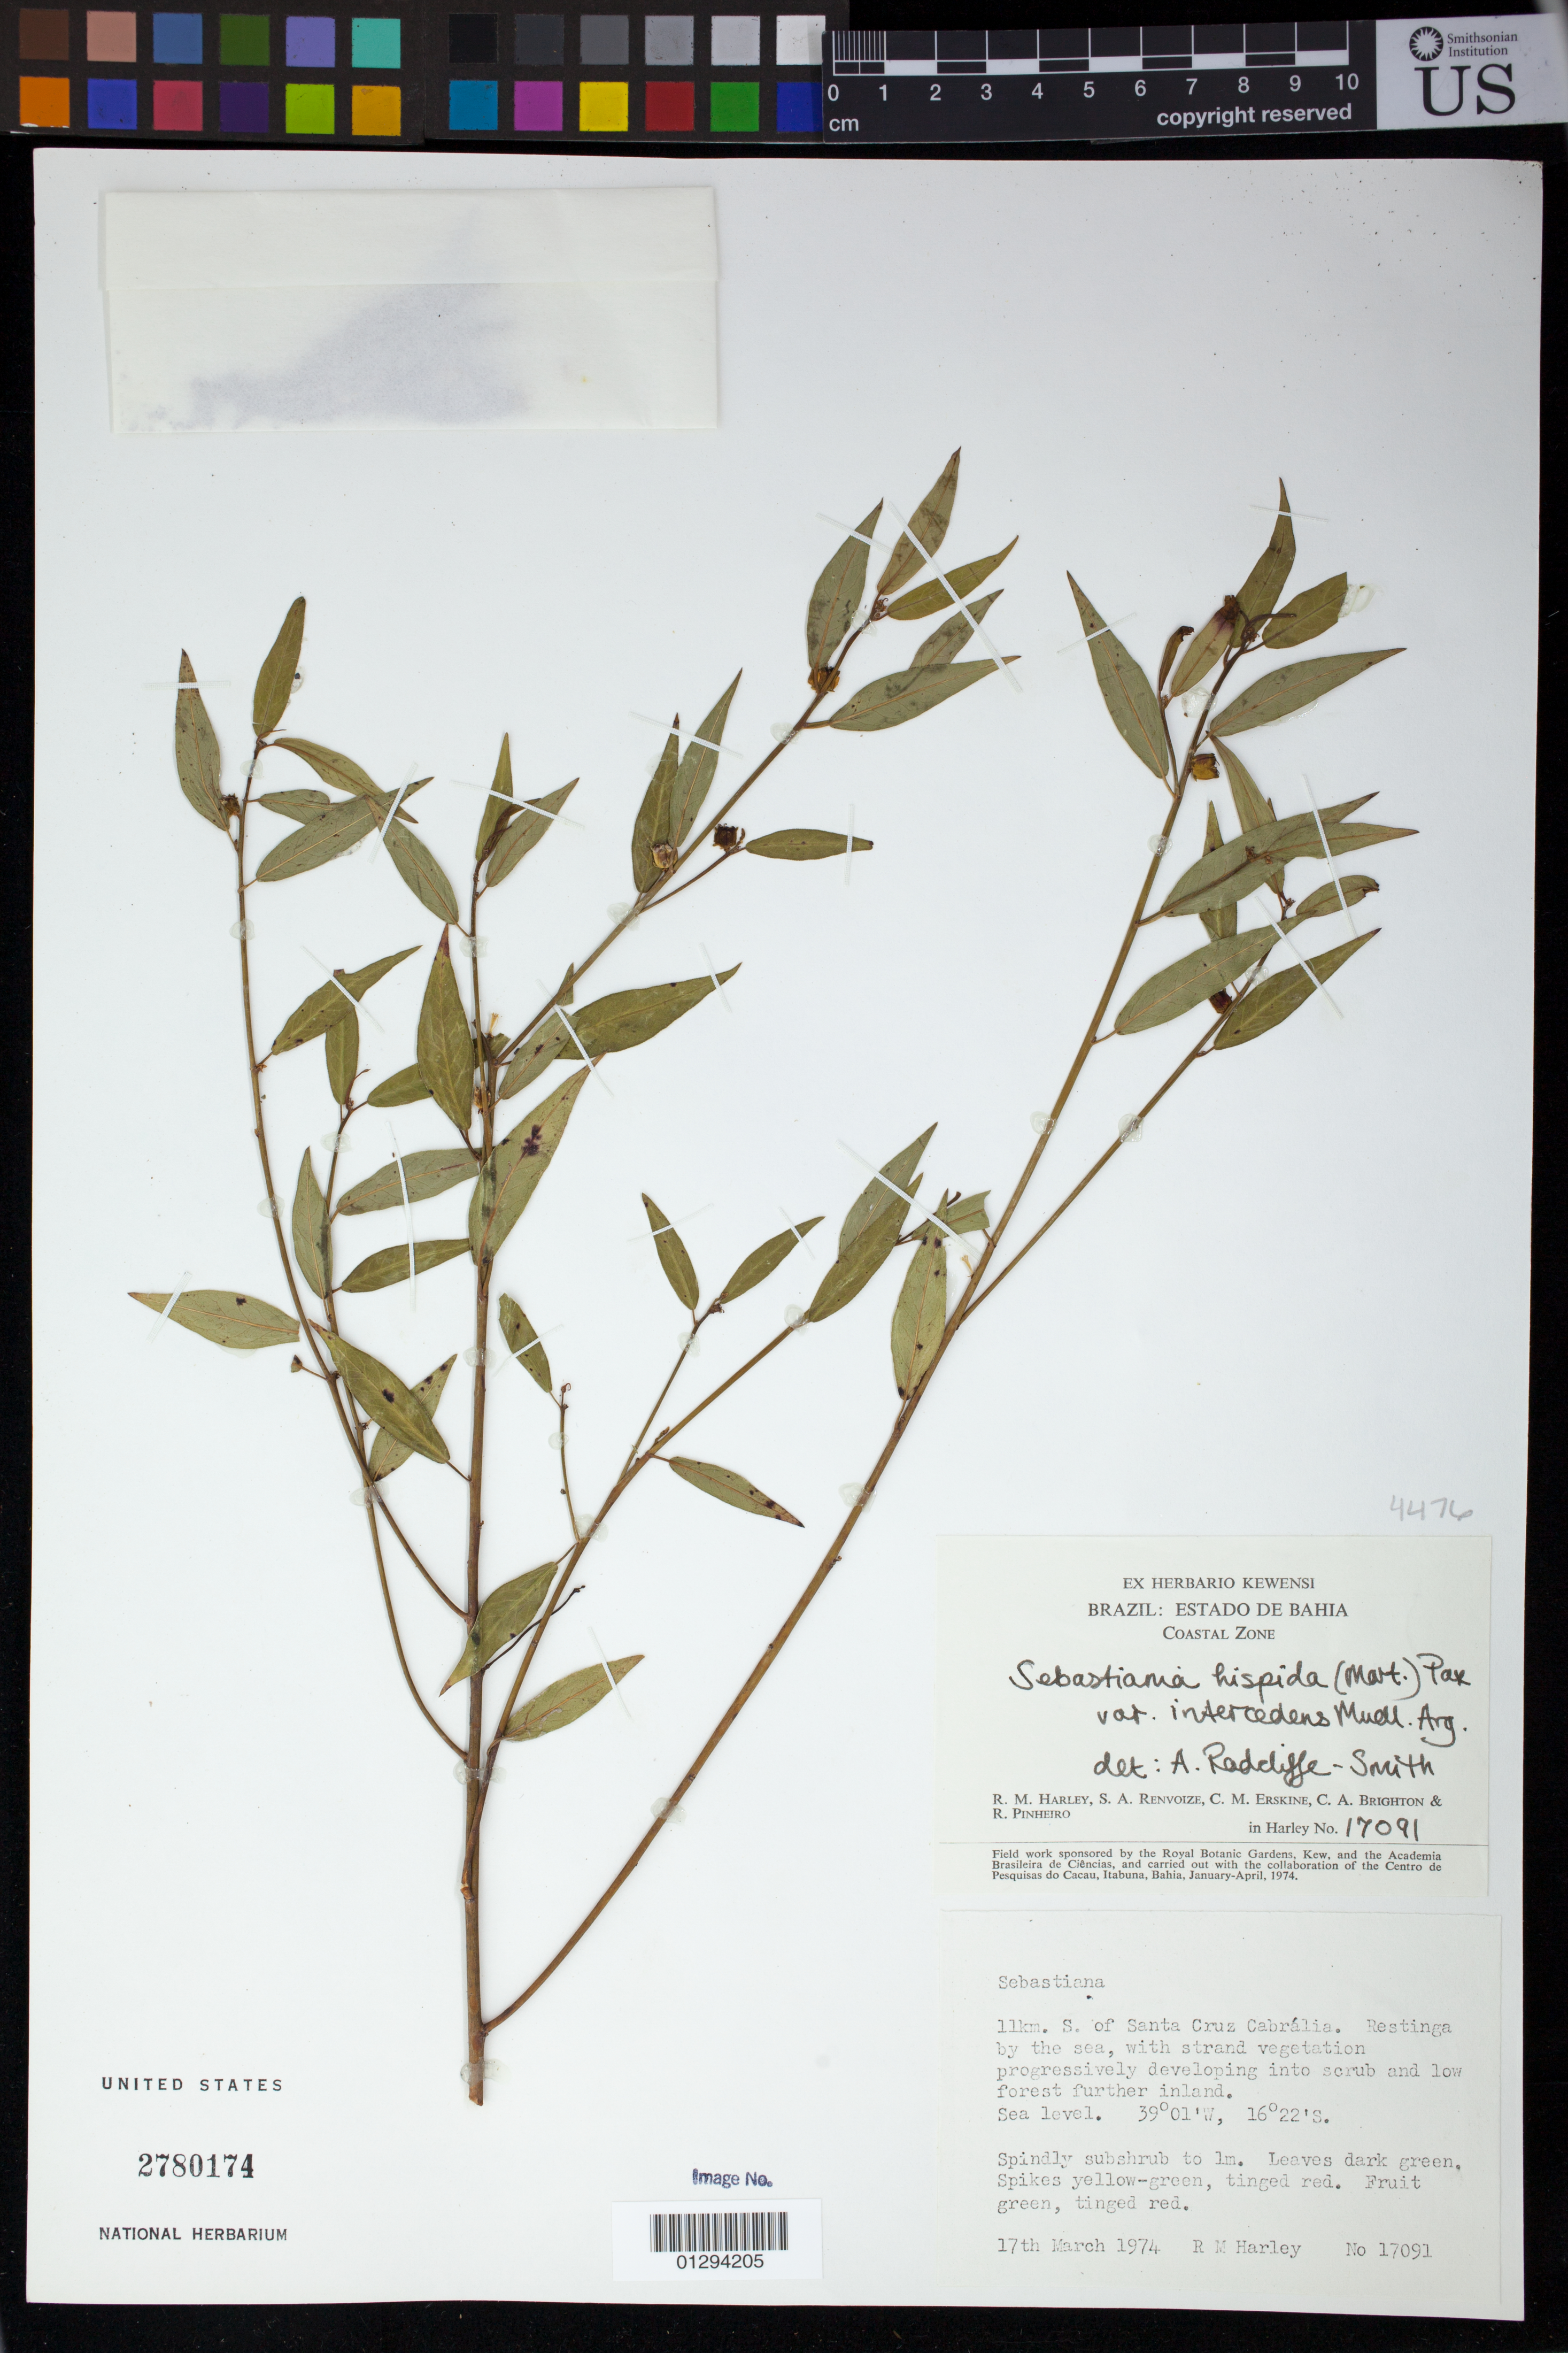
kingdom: Plantae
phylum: Tracheophyta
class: Magnoliopsida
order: Malpighiales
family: Euphorbiaceae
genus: Sebastiania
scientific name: Sebastiania hispida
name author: (Mart.) Pax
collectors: R. M. Harley, S. A. Renvoize, C. Erskine, C. Brighton & R. Pinheiro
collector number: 17091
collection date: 1974-03-17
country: Brazil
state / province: Bahia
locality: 11 km S. of Santa Cruz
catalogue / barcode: US 2780174